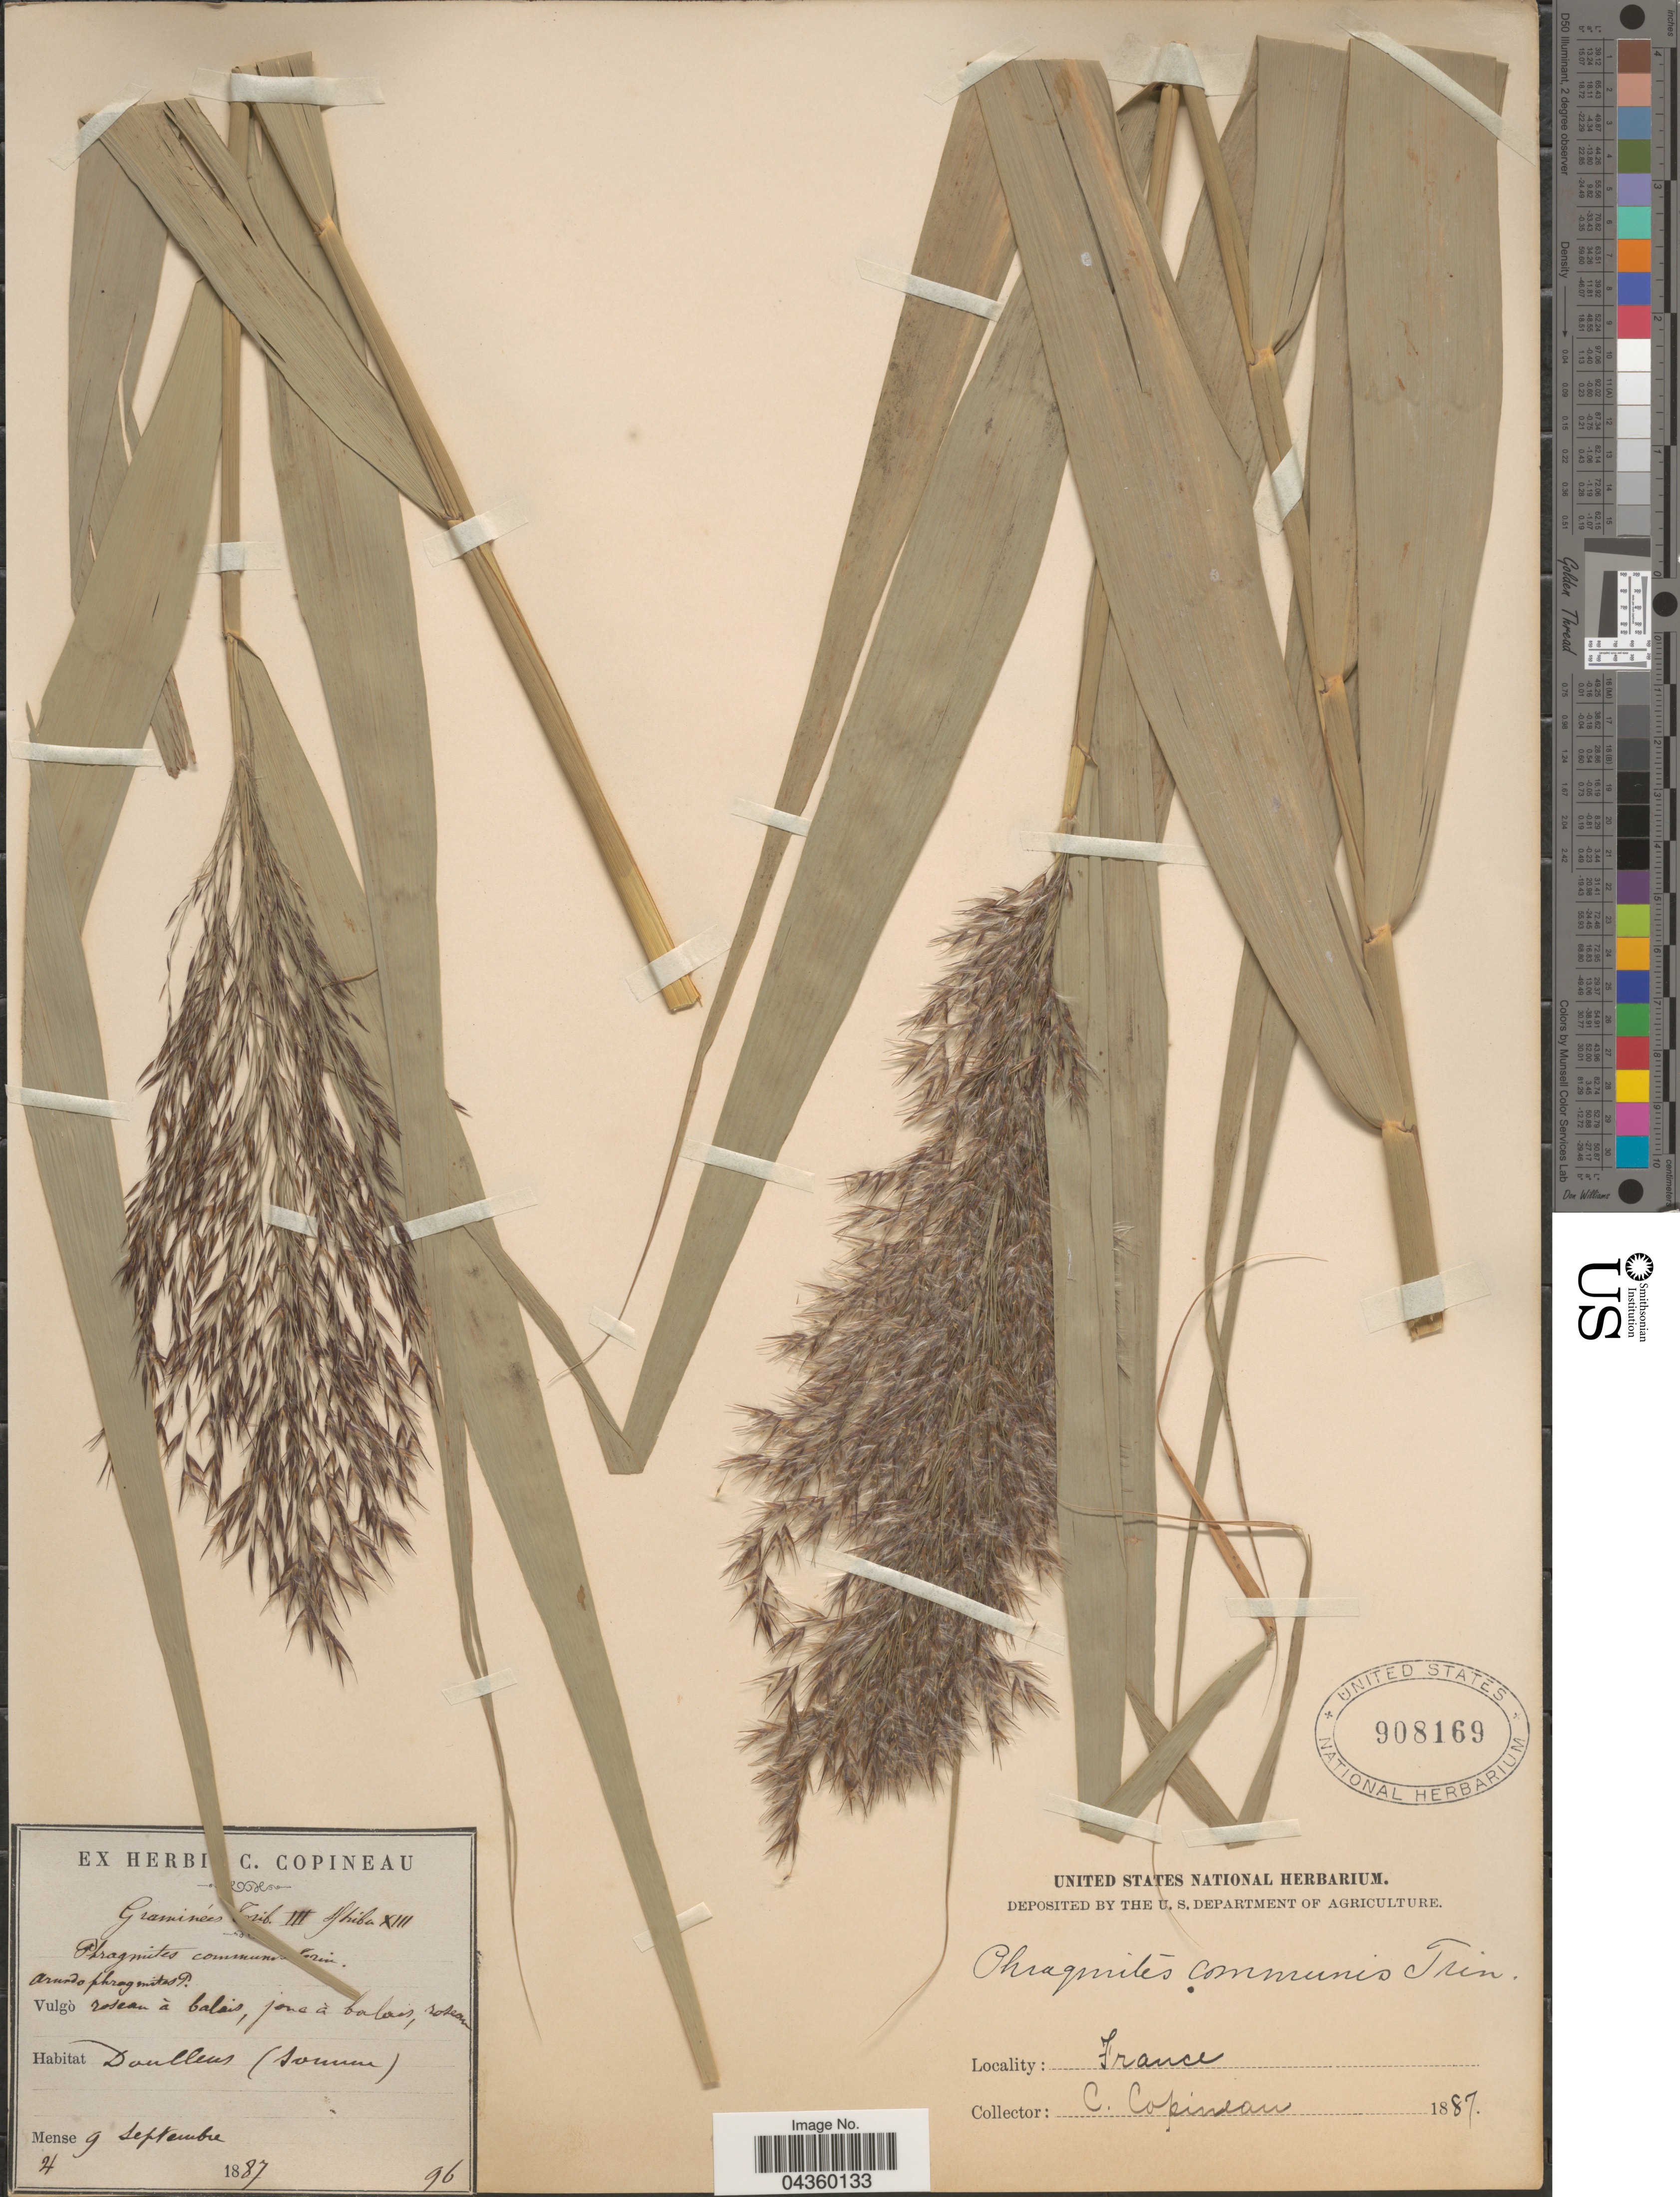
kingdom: Plantae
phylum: Tracheophyta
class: Liliopsida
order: Poales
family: Poaceae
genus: Phragmites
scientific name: Phragmites australis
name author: (Cav.) Trin. ex Steud.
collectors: C. Copineau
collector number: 96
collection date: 1887-09-09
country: France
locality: Doullens (Somme).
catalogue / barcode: US 908169